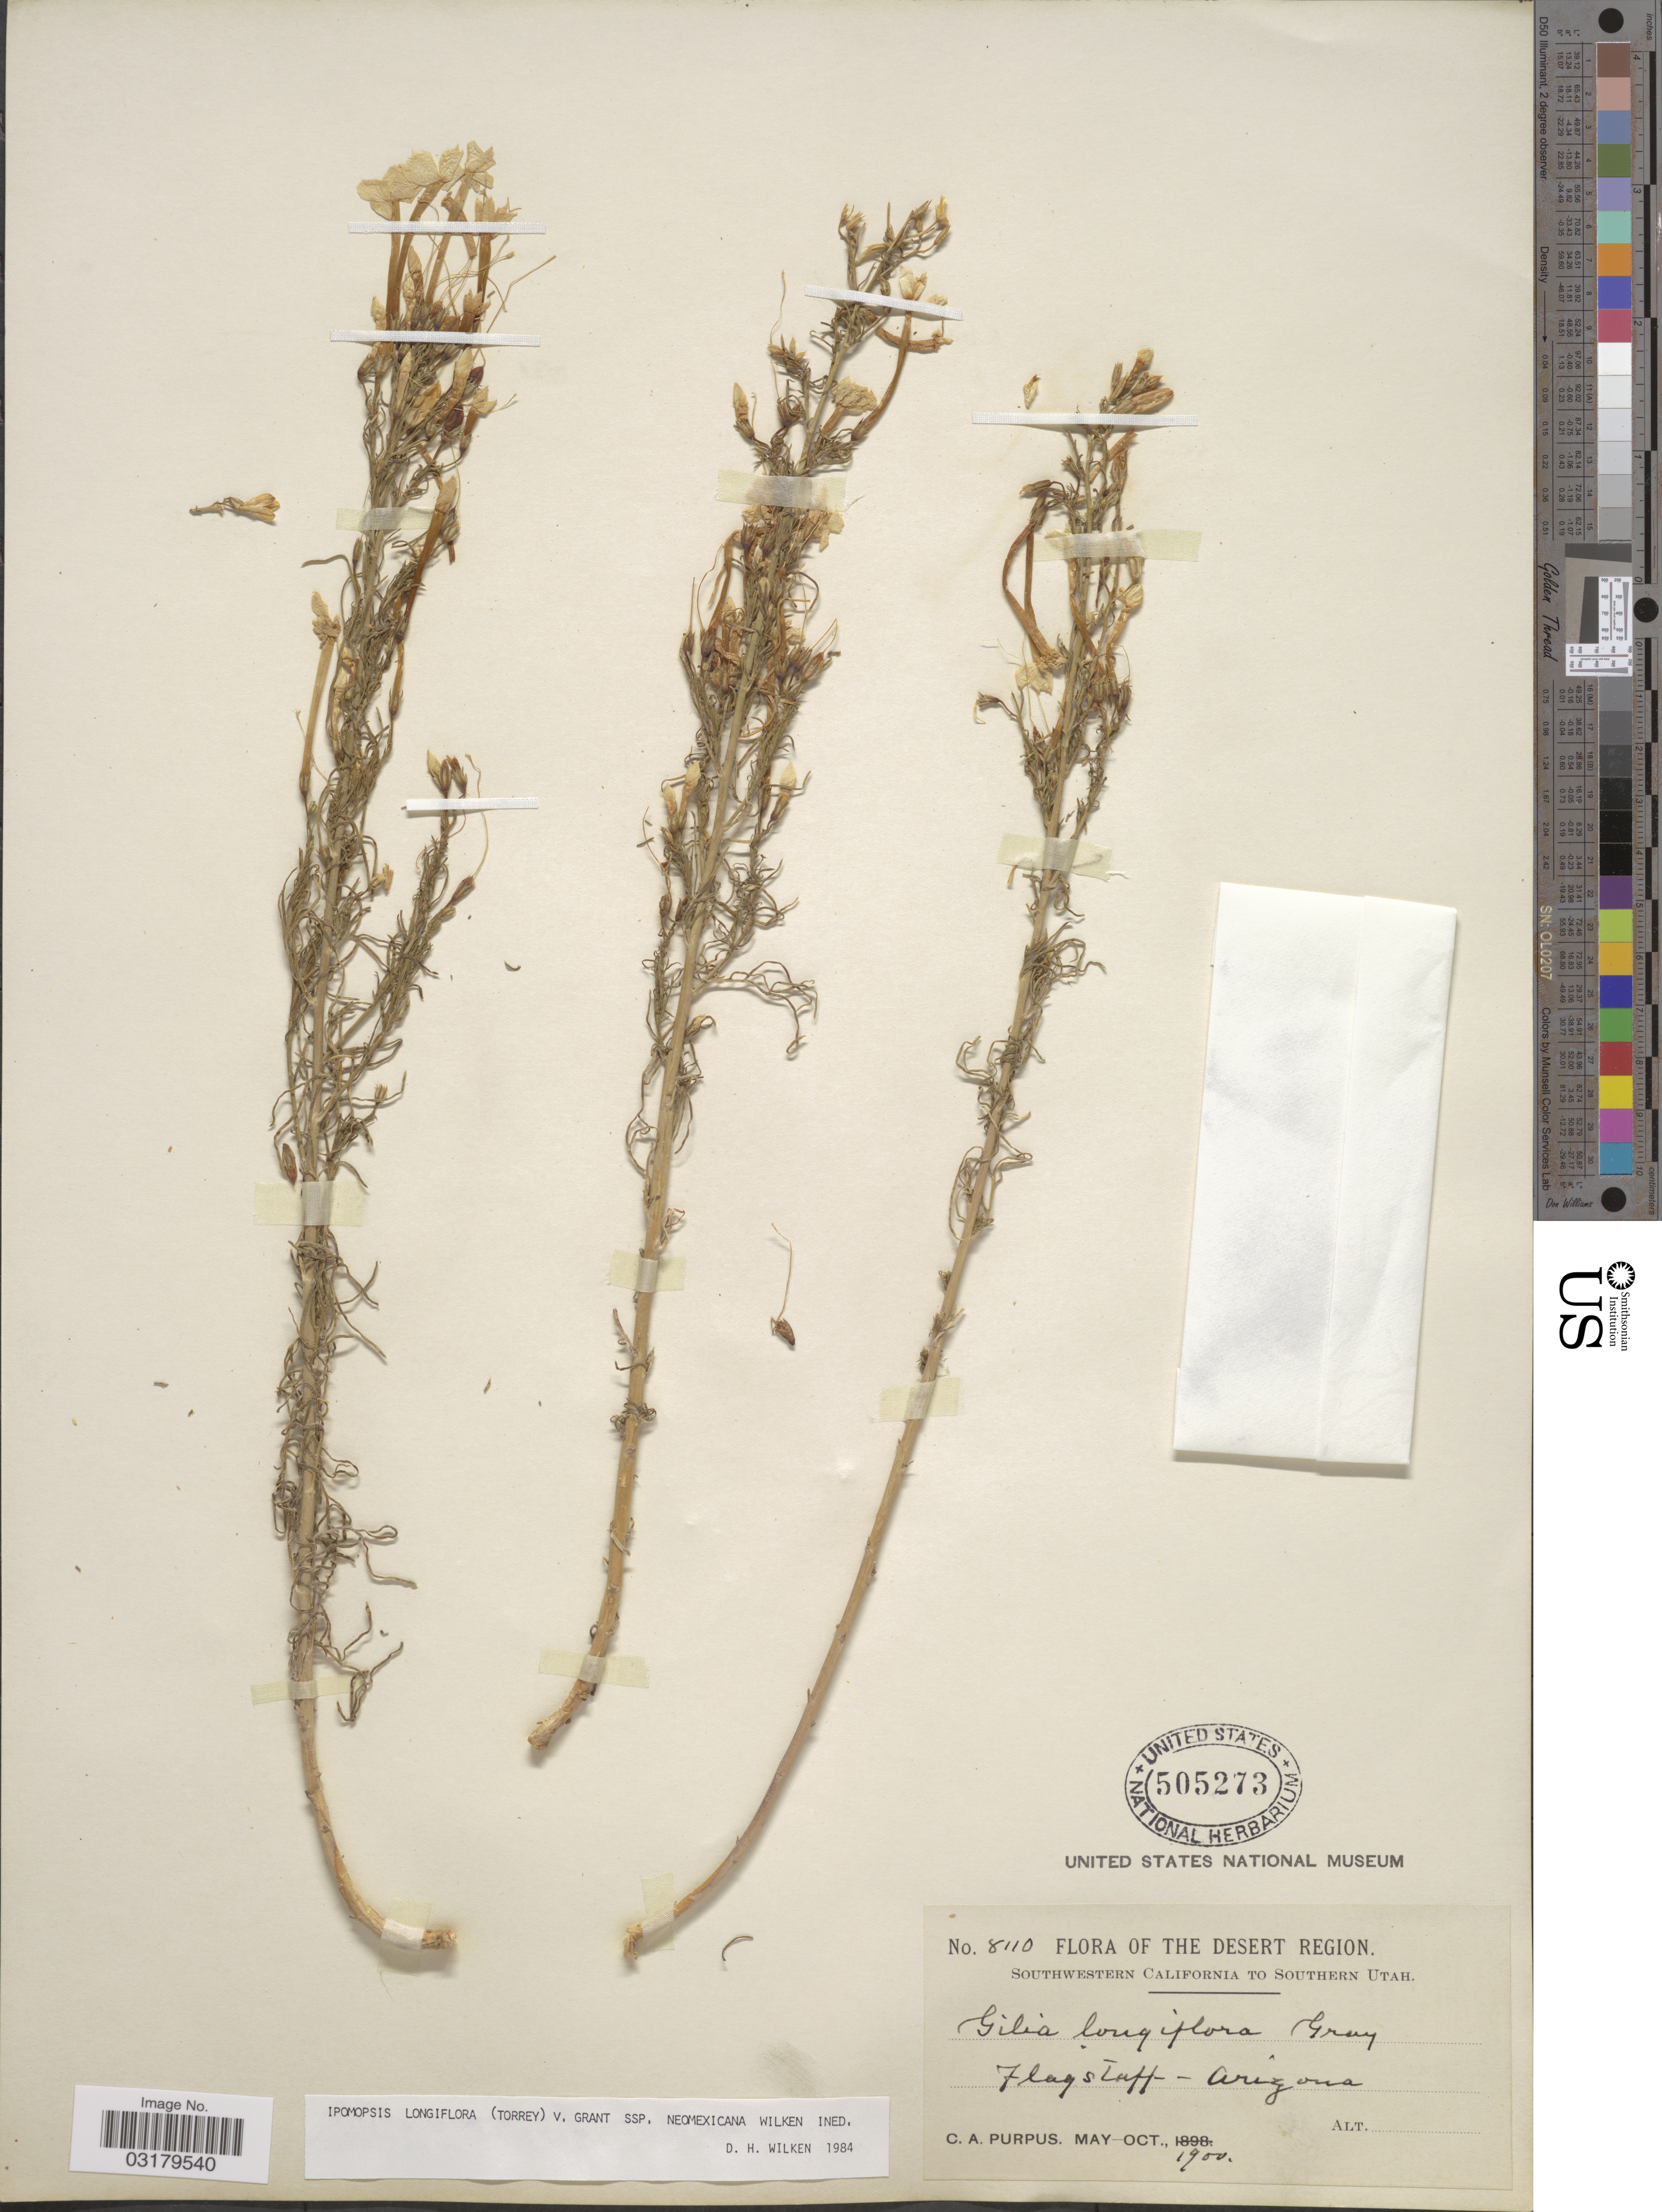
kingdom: Plantae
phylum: Tracheophyta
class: Magnoliopsida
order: Ericales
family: Polemoniaceae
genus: Ipomopsis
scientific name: Ipomopsis longiflora subsp. neomexicana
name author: (Torr.) V.E. Grant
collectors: C. A. Purpus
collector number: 8110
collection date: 1900-05/1900-10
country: United States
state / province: Arizona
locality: The Desert Region. Flagstaff.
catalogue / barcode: US 505273